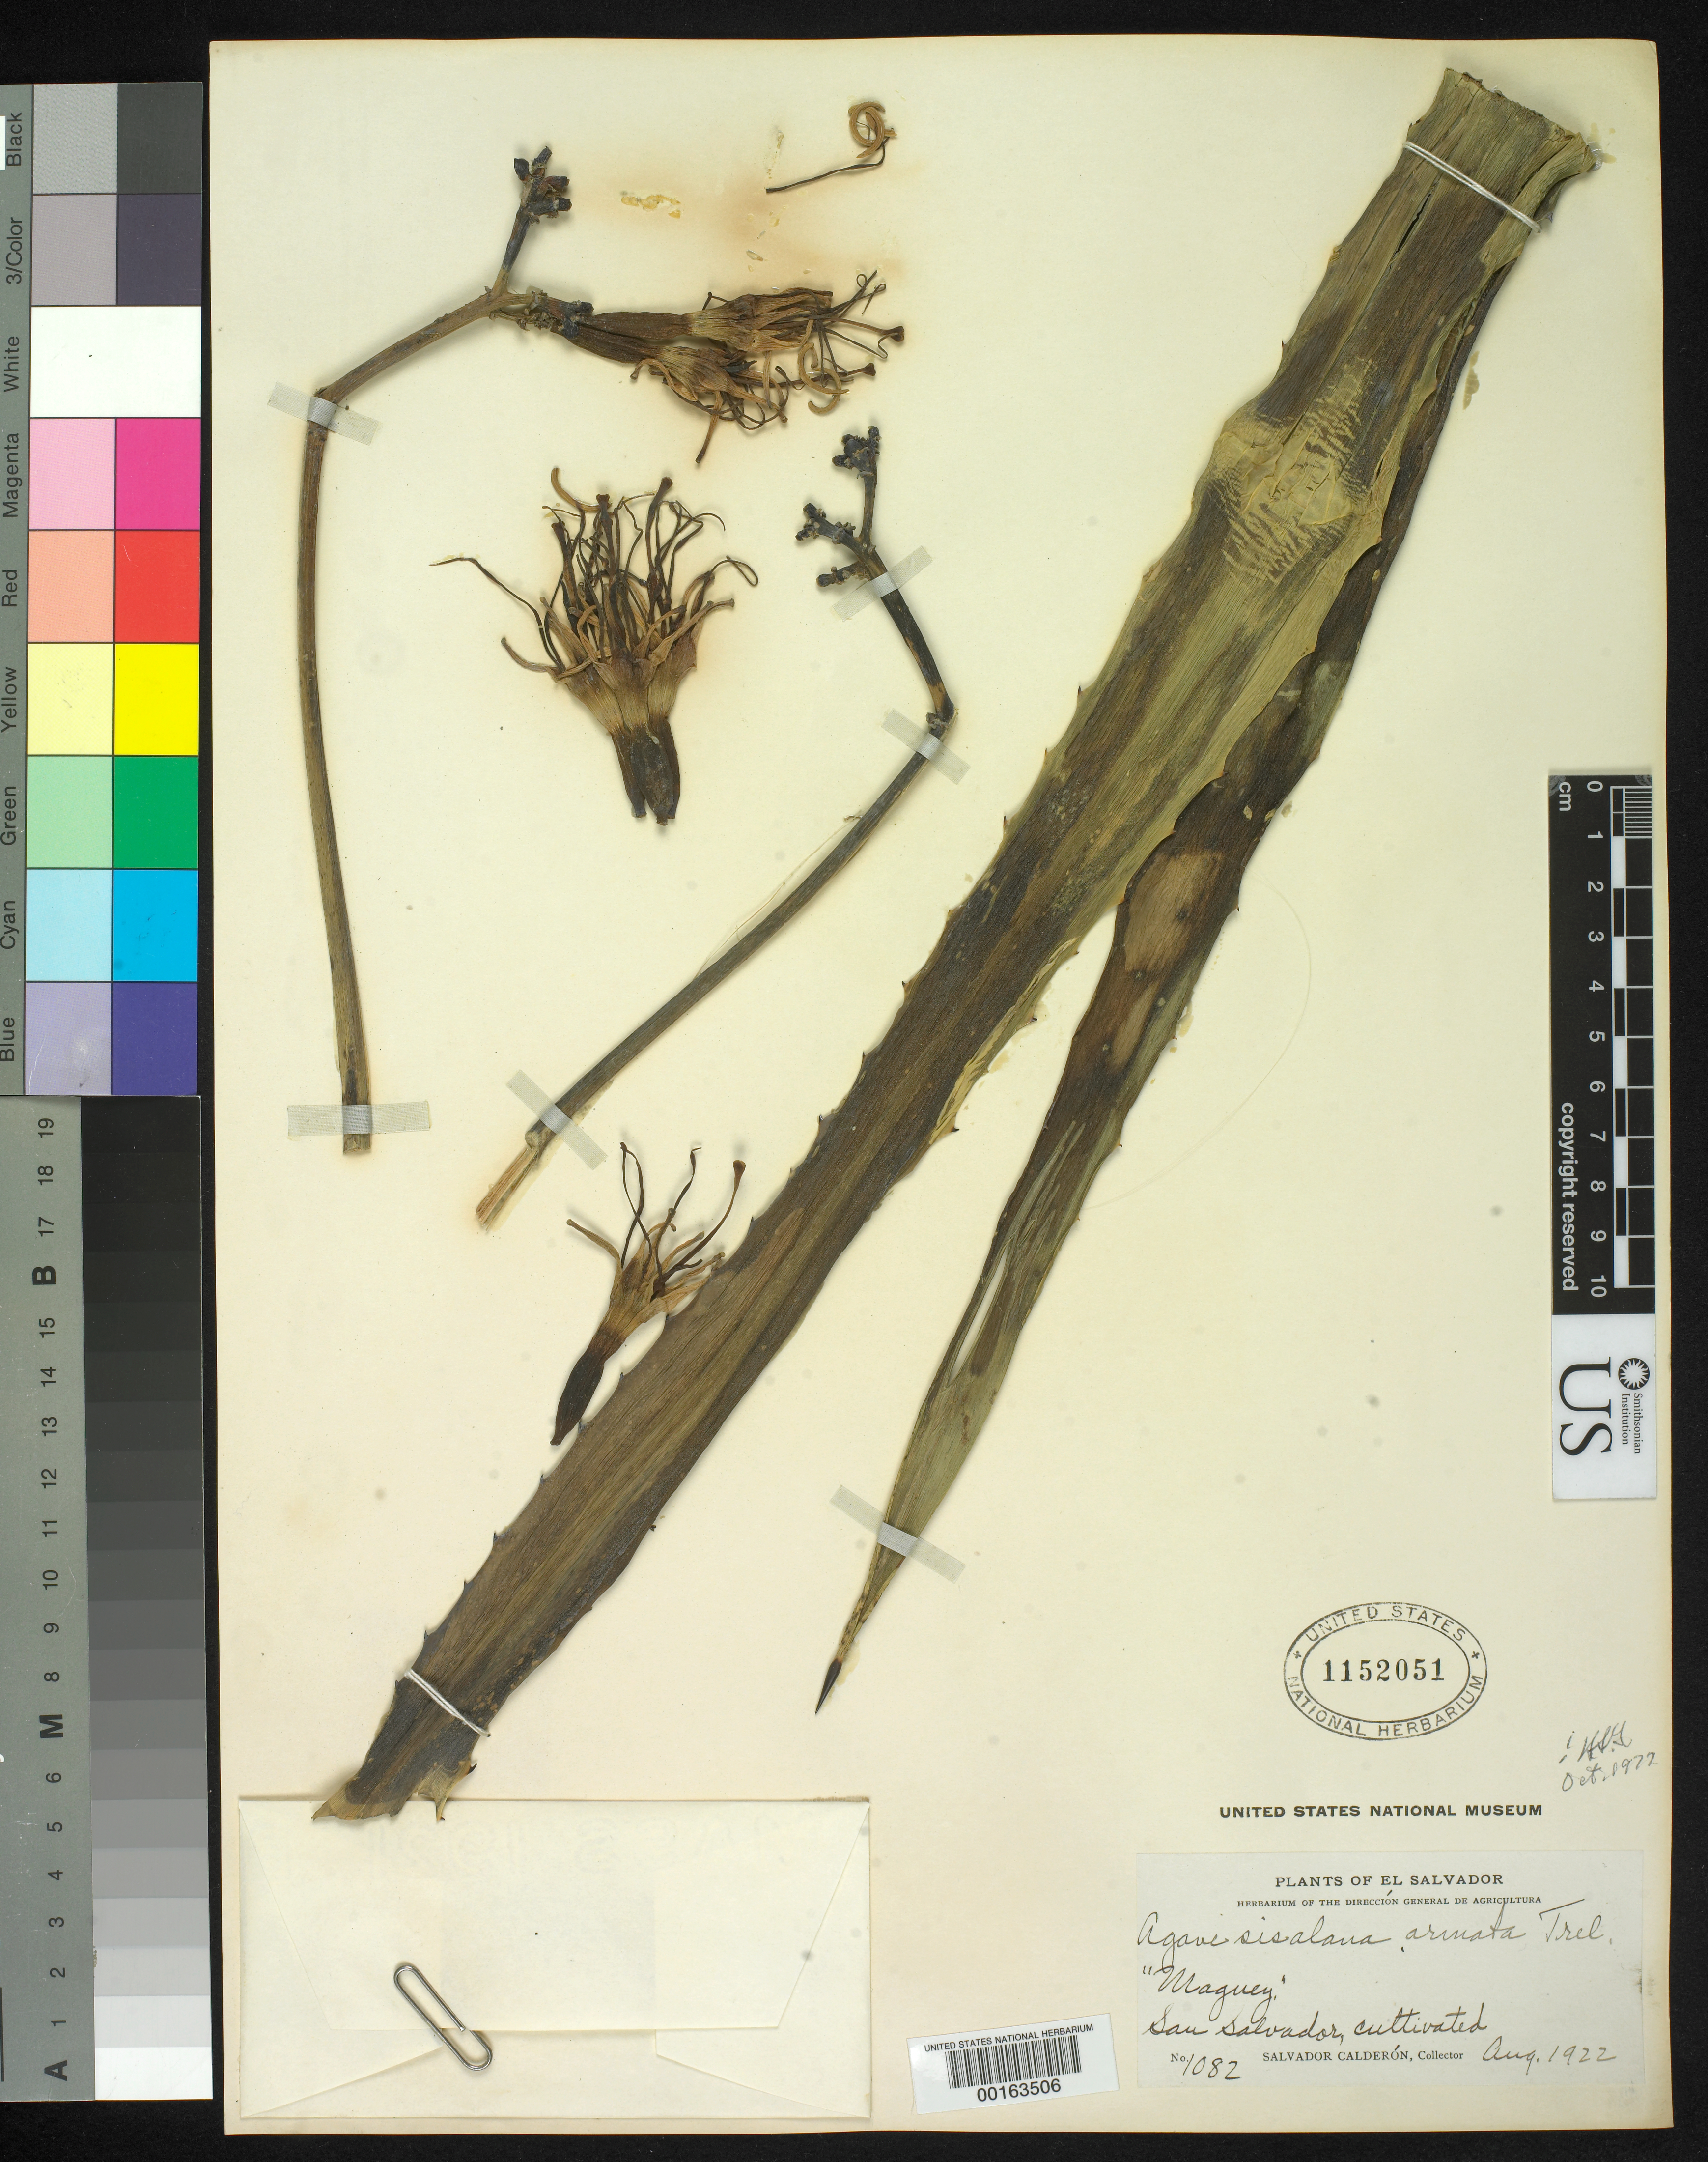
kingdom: Plantae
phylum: Tracheophyta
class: Liliopsida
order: Asparagales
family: Asparagaceae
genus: Agave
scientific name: Agave sisalana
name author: Perrine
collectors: S. Calderón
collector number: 1082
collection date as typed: Aug 1922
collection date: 1922-08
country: El Salvador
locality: San salvador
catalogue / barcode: US 1152051